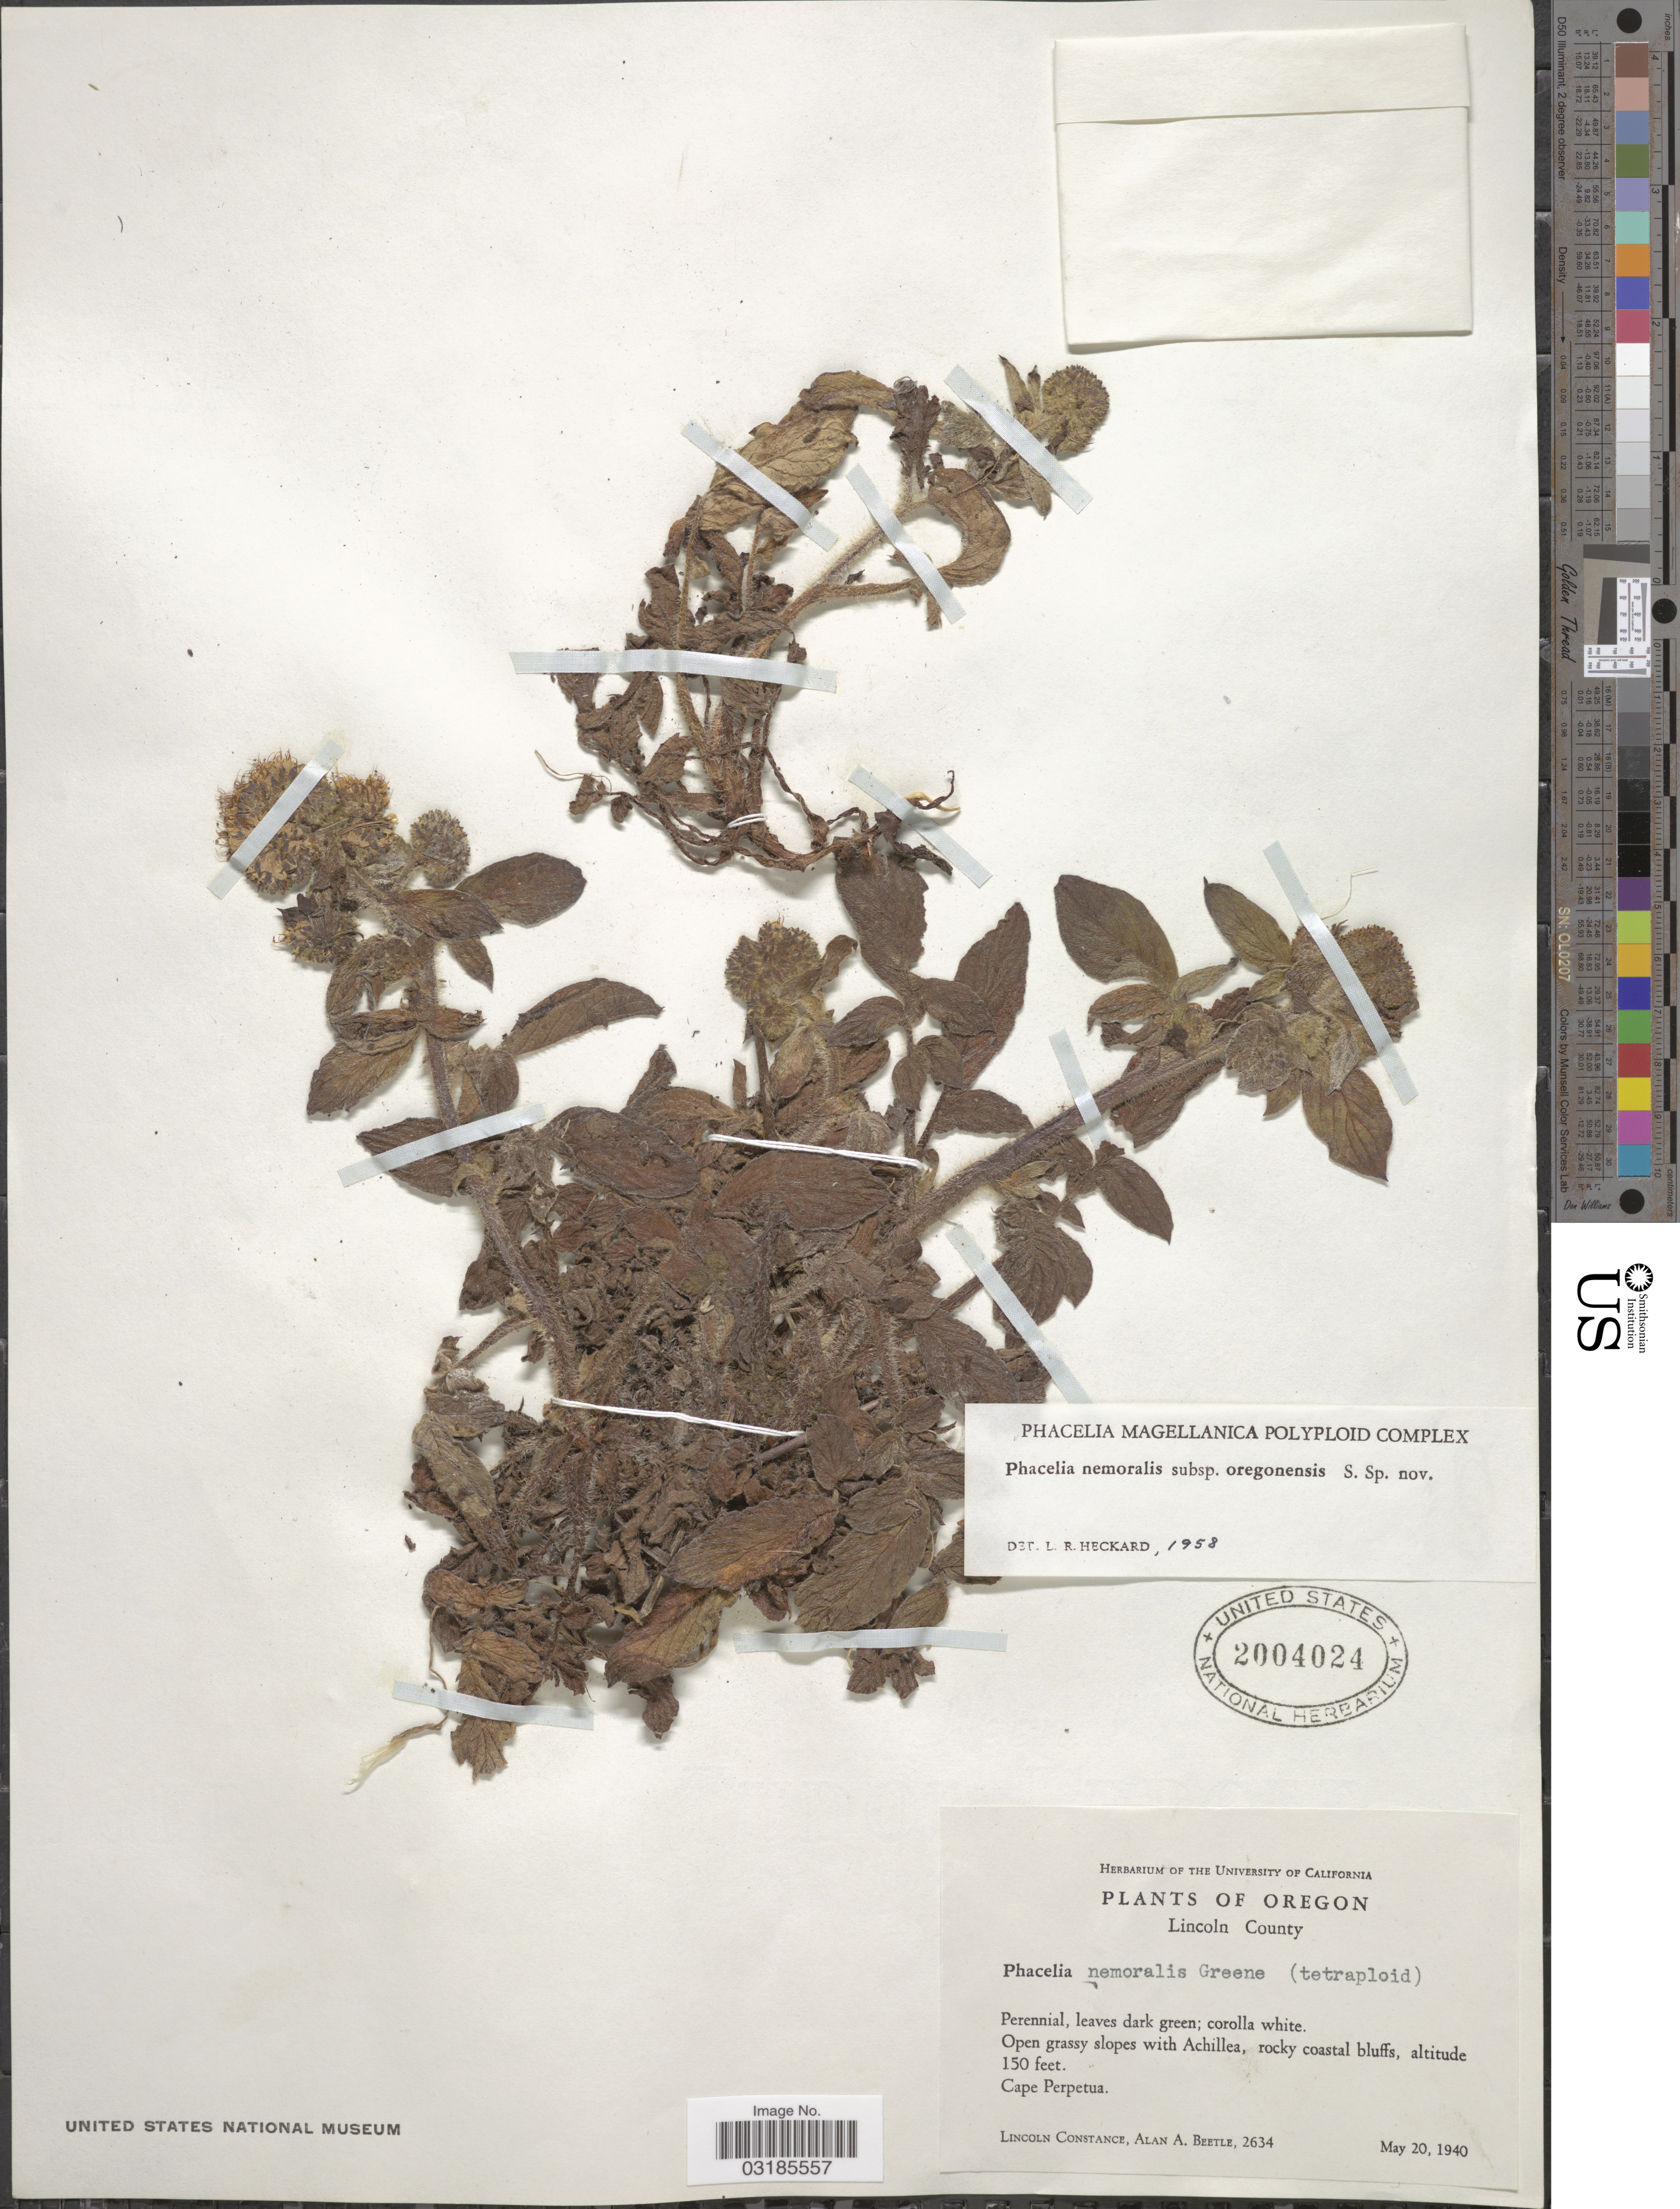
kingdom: Plantae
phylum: Tracheophyta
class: Magnoliopsida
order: Boraginales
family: Hydrophyllaceae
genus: Phacelia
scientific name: Phacelia nemoralis subsp. oregonensis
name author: Heckard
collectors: L. Constance & A. A. Beetle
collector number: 2634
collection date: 1940-05-20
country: United States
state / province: Oregon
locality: Lincoln County, Cape Perpetua.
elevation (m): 46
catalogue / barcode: US 2004024